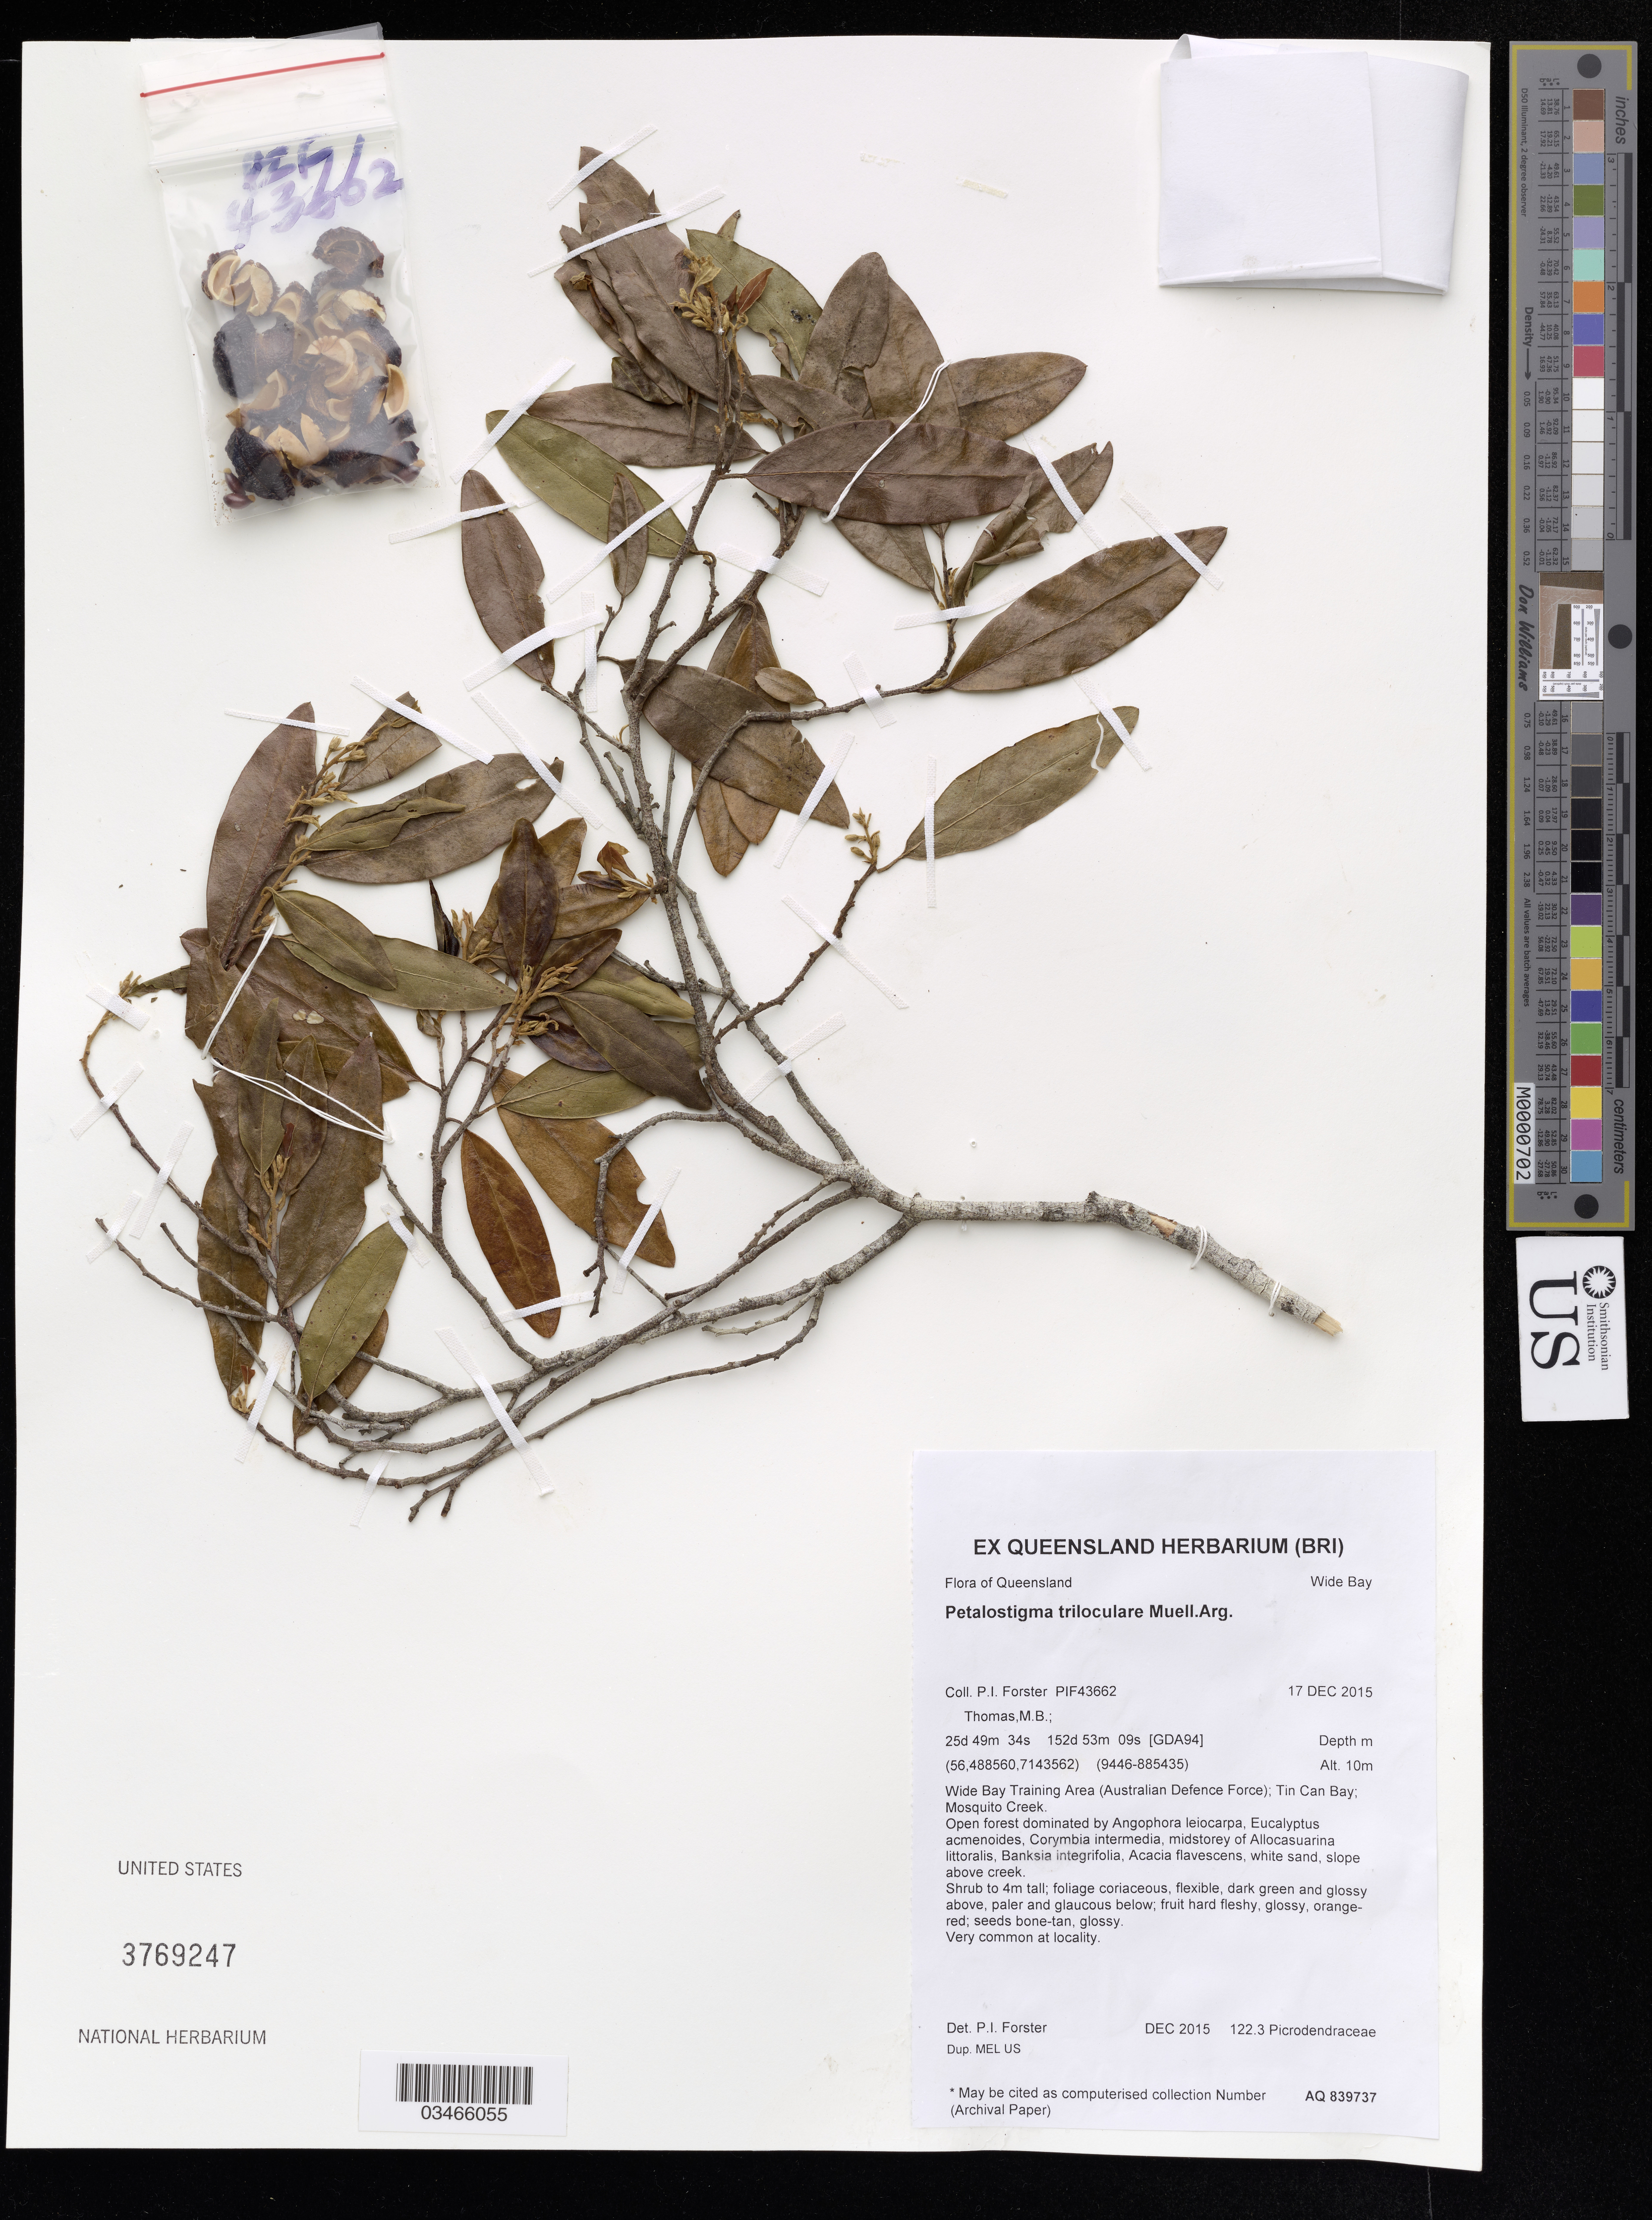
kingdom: Plantae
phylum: Tracheophyta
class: Magnoliopsida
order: Malpighiales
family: Picrodendraceae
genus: Petalostigma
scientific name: Petalostigma triloculare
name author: Müll. Arg.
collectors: P. Forster & M. B. Thomas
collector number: PIF43662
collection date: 2015-12-17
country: Australia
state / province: Queensland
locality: Wide Bay. Wide Bay Training Area (Australian Defence Force); Tin Can Bay; Mosquito Creek.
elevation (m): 10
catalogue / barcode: US 3769247